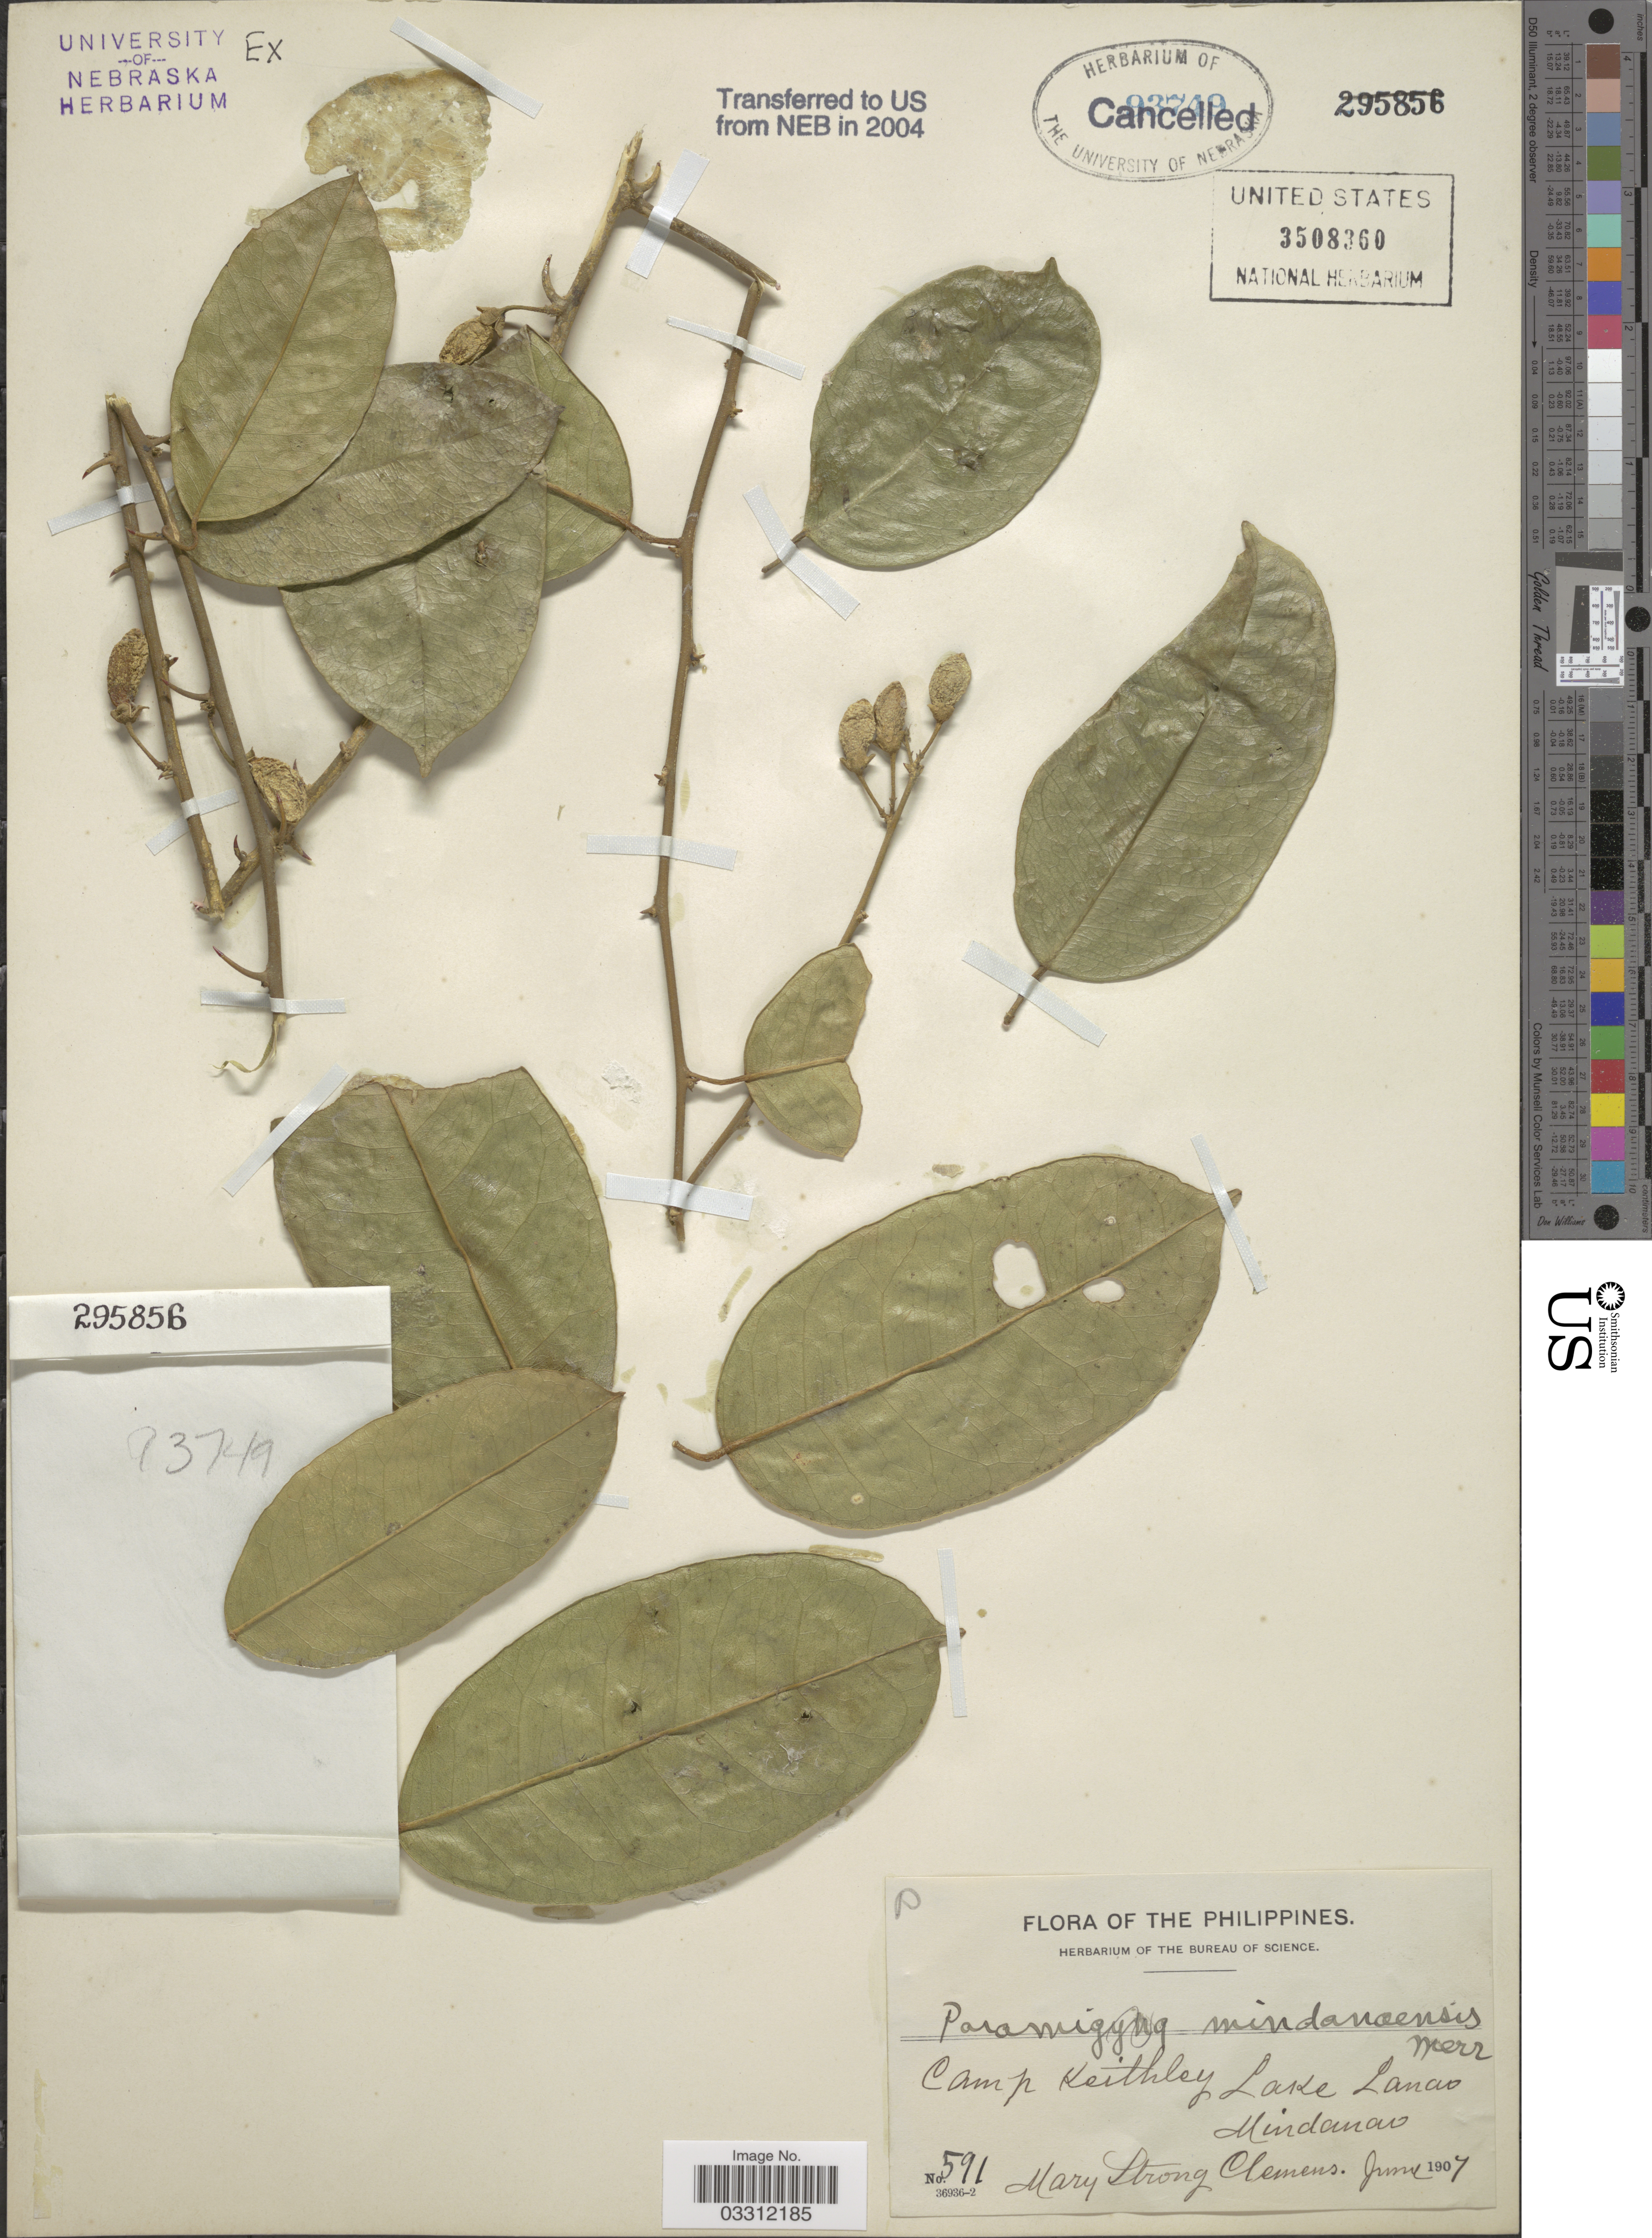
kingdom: Plantae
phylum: Tracheophyta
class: Magnoliopsida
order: Sapindales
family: Rutaceae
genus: Paramignya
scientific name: Paramignya mindanaensis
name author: Merr.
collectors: M. S. Clemens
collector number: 591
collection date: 1907-06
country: Philippines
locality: Camp Keithley, Lake Lanao, Mindanao.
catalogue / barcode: US 3508360